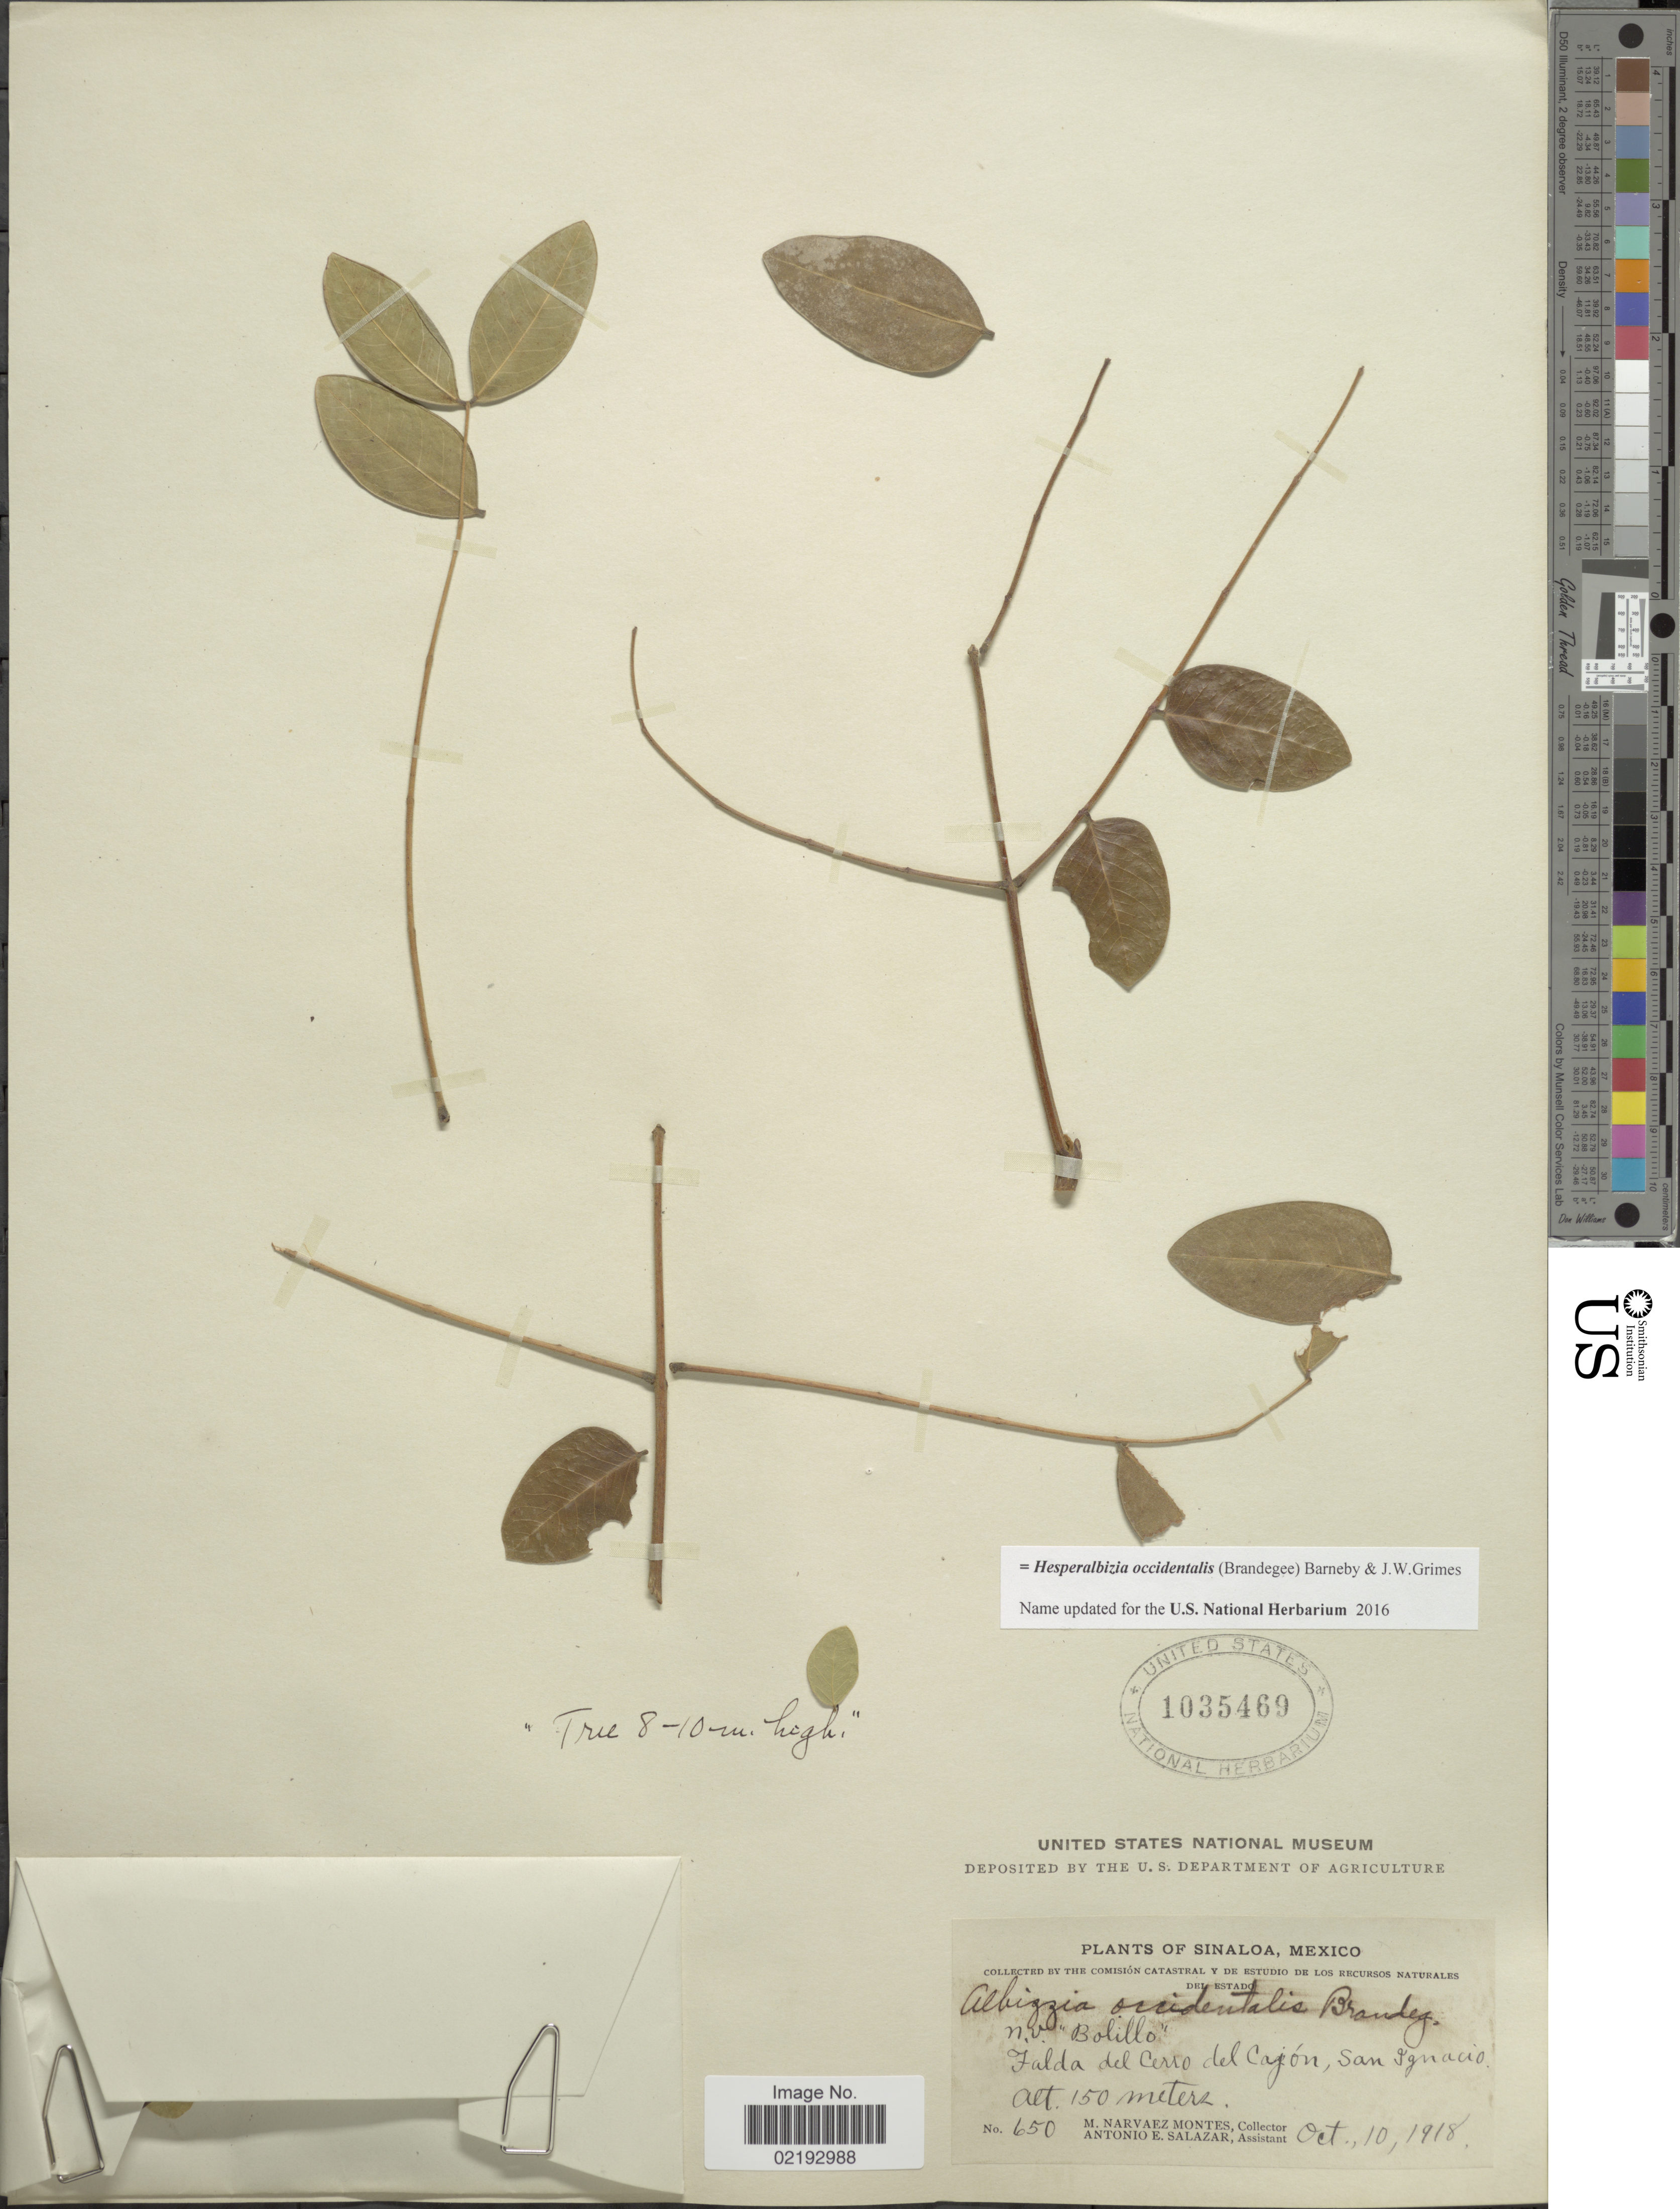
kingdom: Plantae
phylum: Tracheophyta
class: Magnoliopsida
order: Fabales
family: Fabaceae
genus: Hesperalbizia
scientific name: Hesperalbizia occidentalis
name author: (Brandegee) Barneby & J.W. Grimes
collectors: M. Narvaez M. & A. E. Salazar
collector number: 650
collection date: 1918-10-10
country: Mexico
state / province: Sinaloa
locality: Falda del Cerro de Cajon, San Ignacio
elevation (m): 150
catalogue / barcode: US 1035469